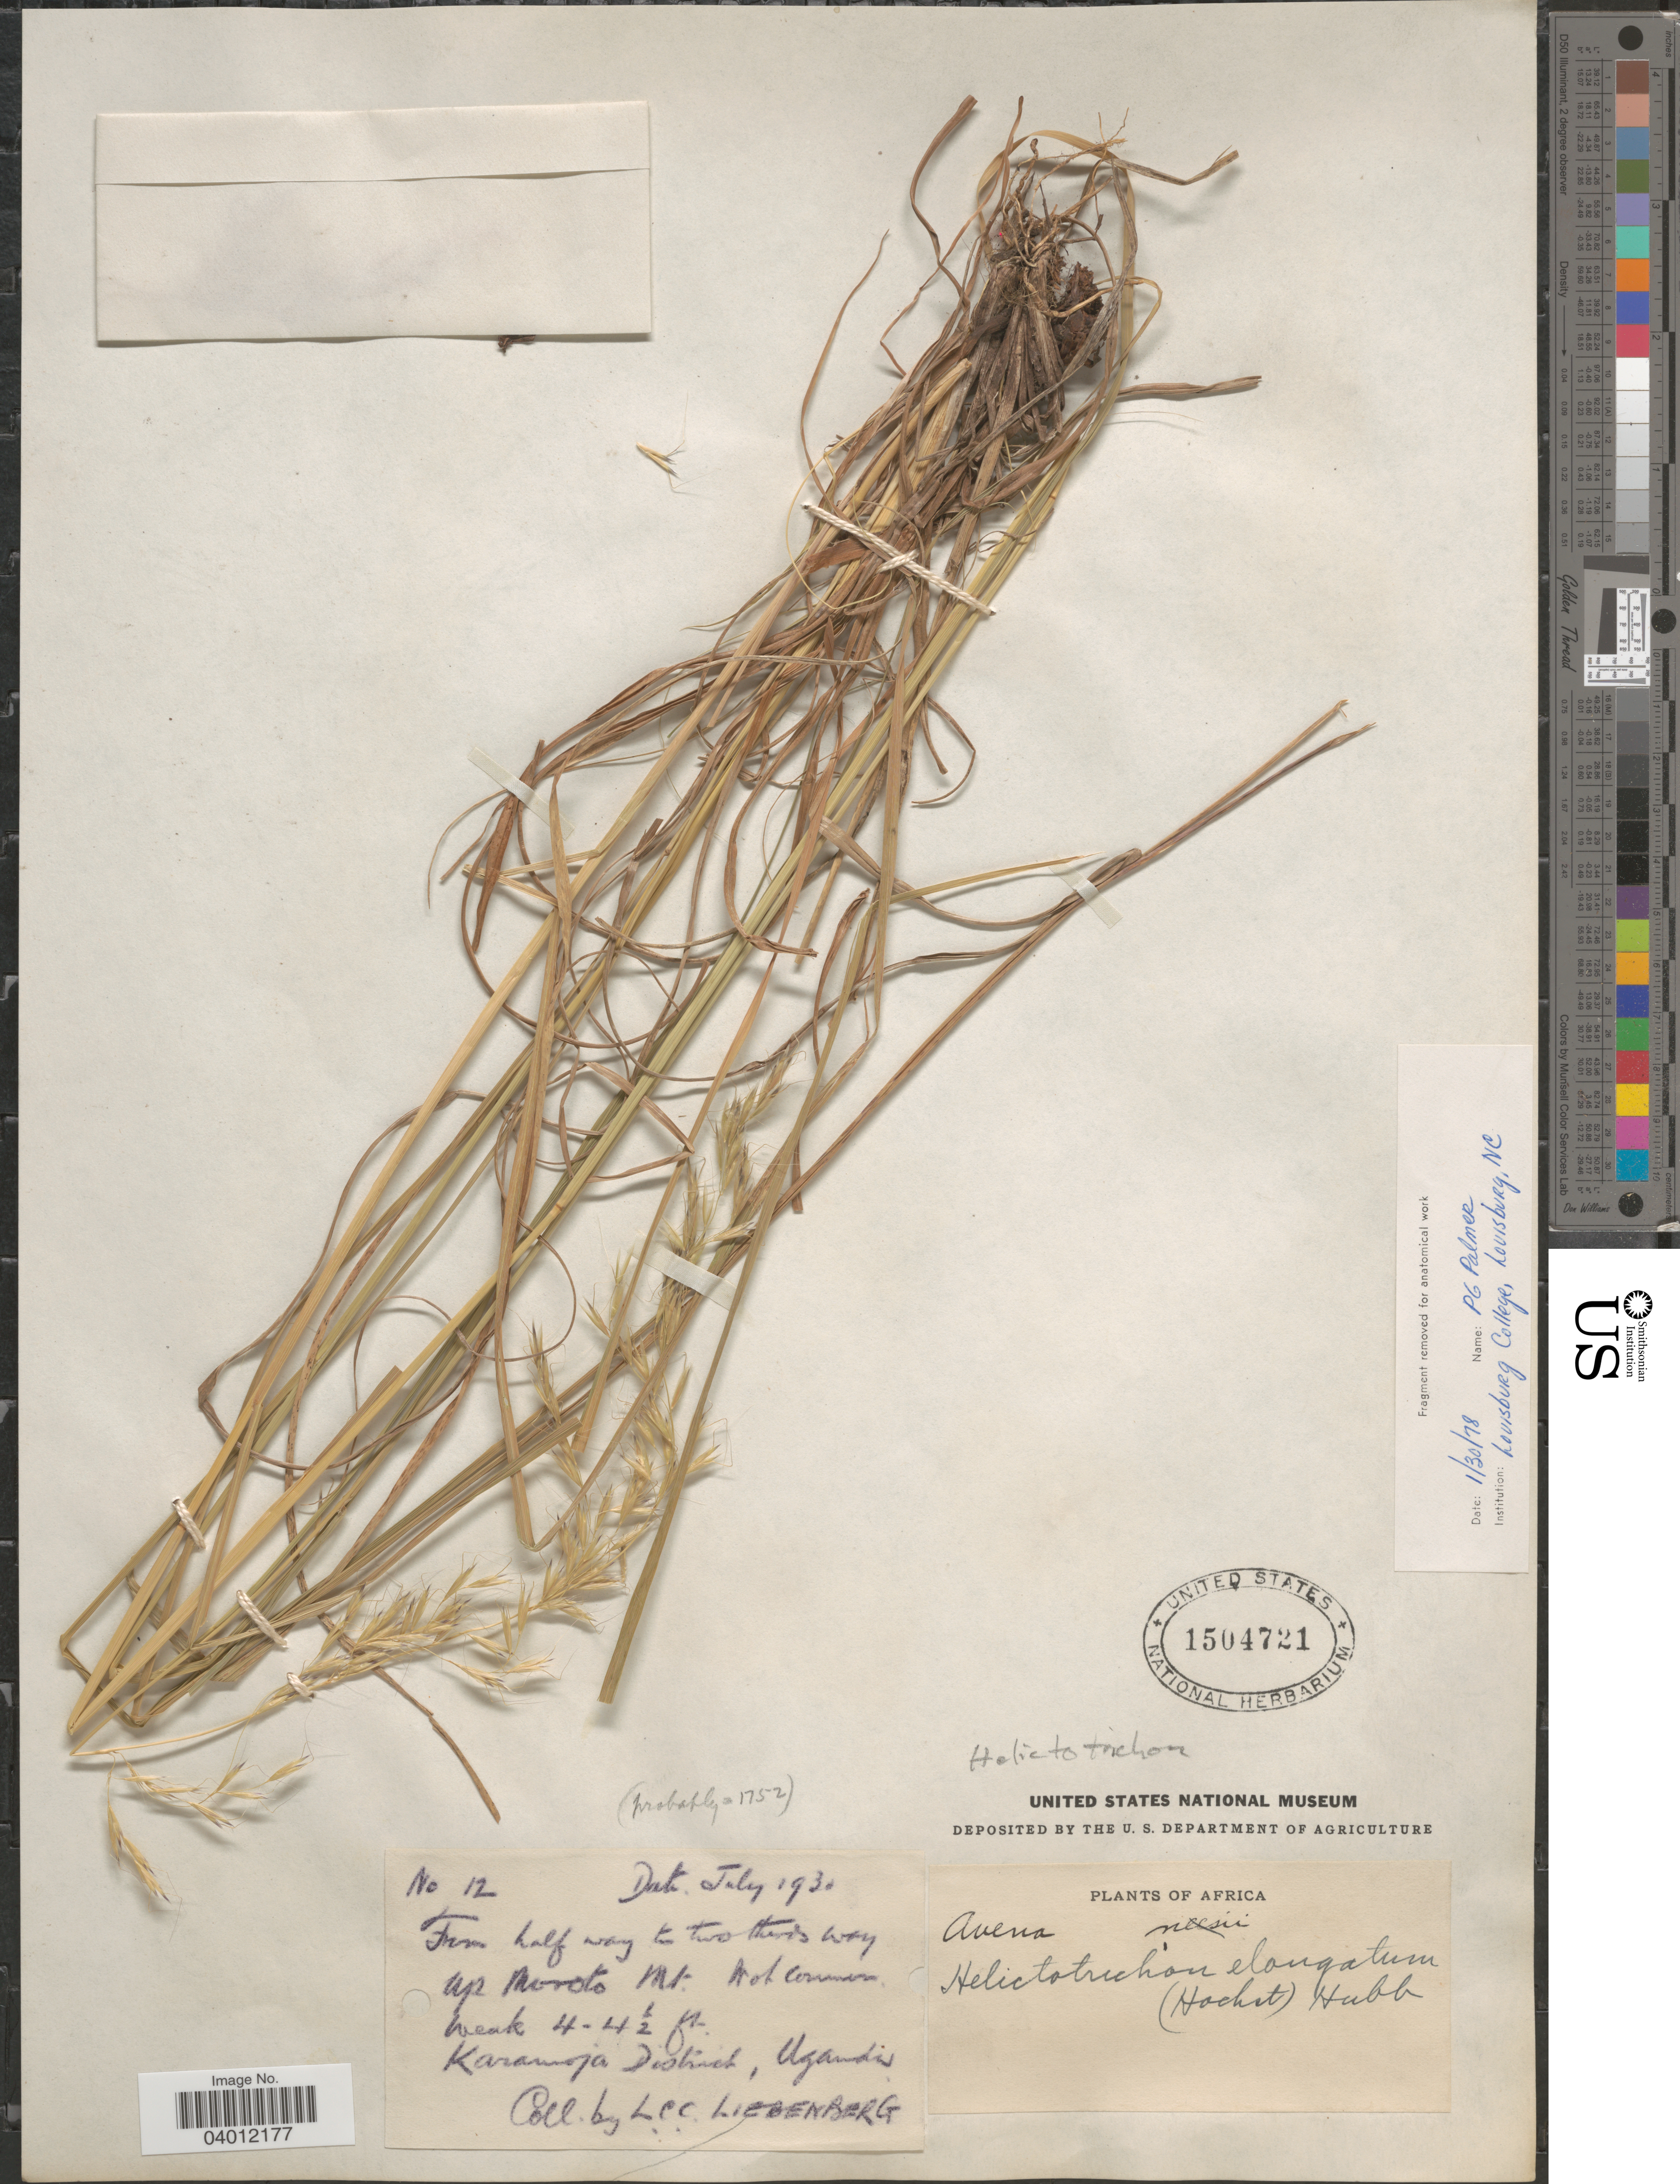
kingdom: Plantae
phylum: Tracheophyta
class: Liliopsida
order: Poales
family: Poaceae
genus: Trisetopsis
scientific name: Trisetopsis sp.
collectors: -. Liebenberg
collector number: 12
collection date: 1930-07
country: Uganda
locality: From half way to two yards way up Moroto Mt. Karamoja District.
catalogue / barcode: US 1504721